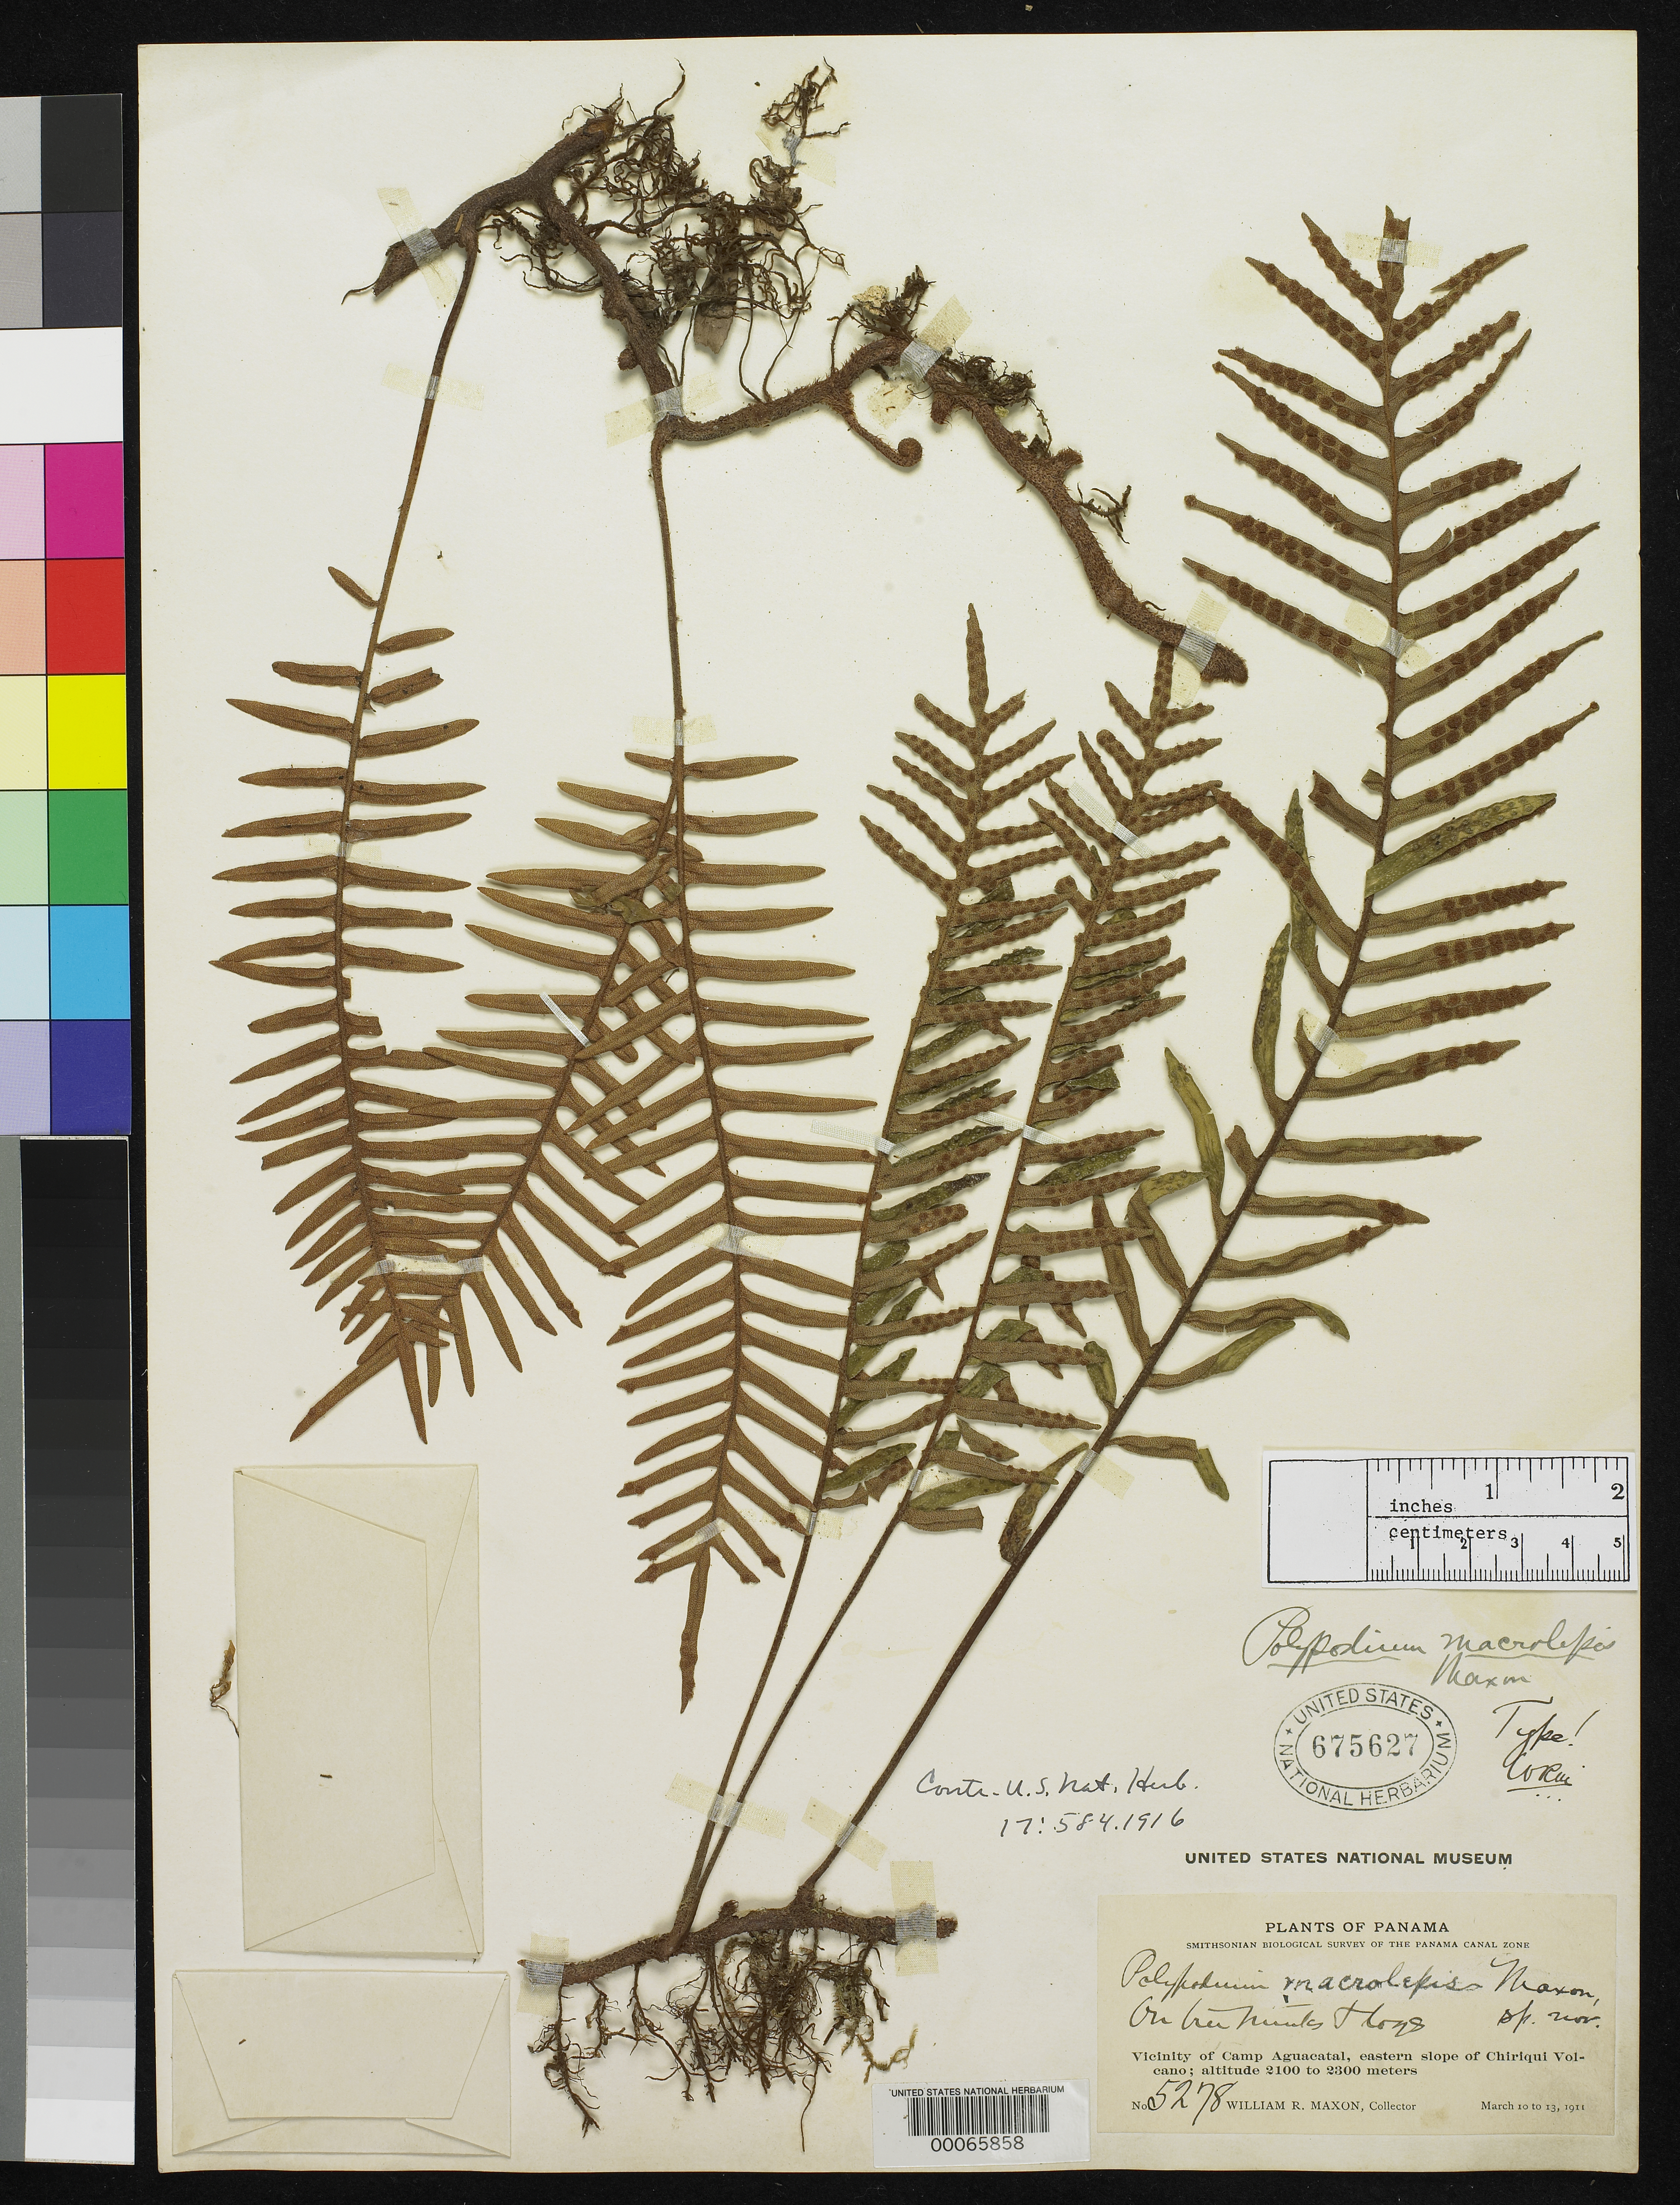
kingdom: Plantae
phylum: Tracheophyta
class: Polypodiopsida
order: Polypodiales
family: Polypodiaceae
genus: Polypodium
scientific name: Polypodium macrolepis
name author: Maxon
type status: Holotype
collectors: W. R. Maxon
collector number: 5278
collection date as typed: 10 Mar 1911 to 13 Mar 1911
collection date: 1911-03-10/1911-03-13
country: Panama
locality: Vicinity of Camp Aguacatal, E slope of Chiriqui Volcano.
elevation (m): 2100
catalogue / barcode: US 675627